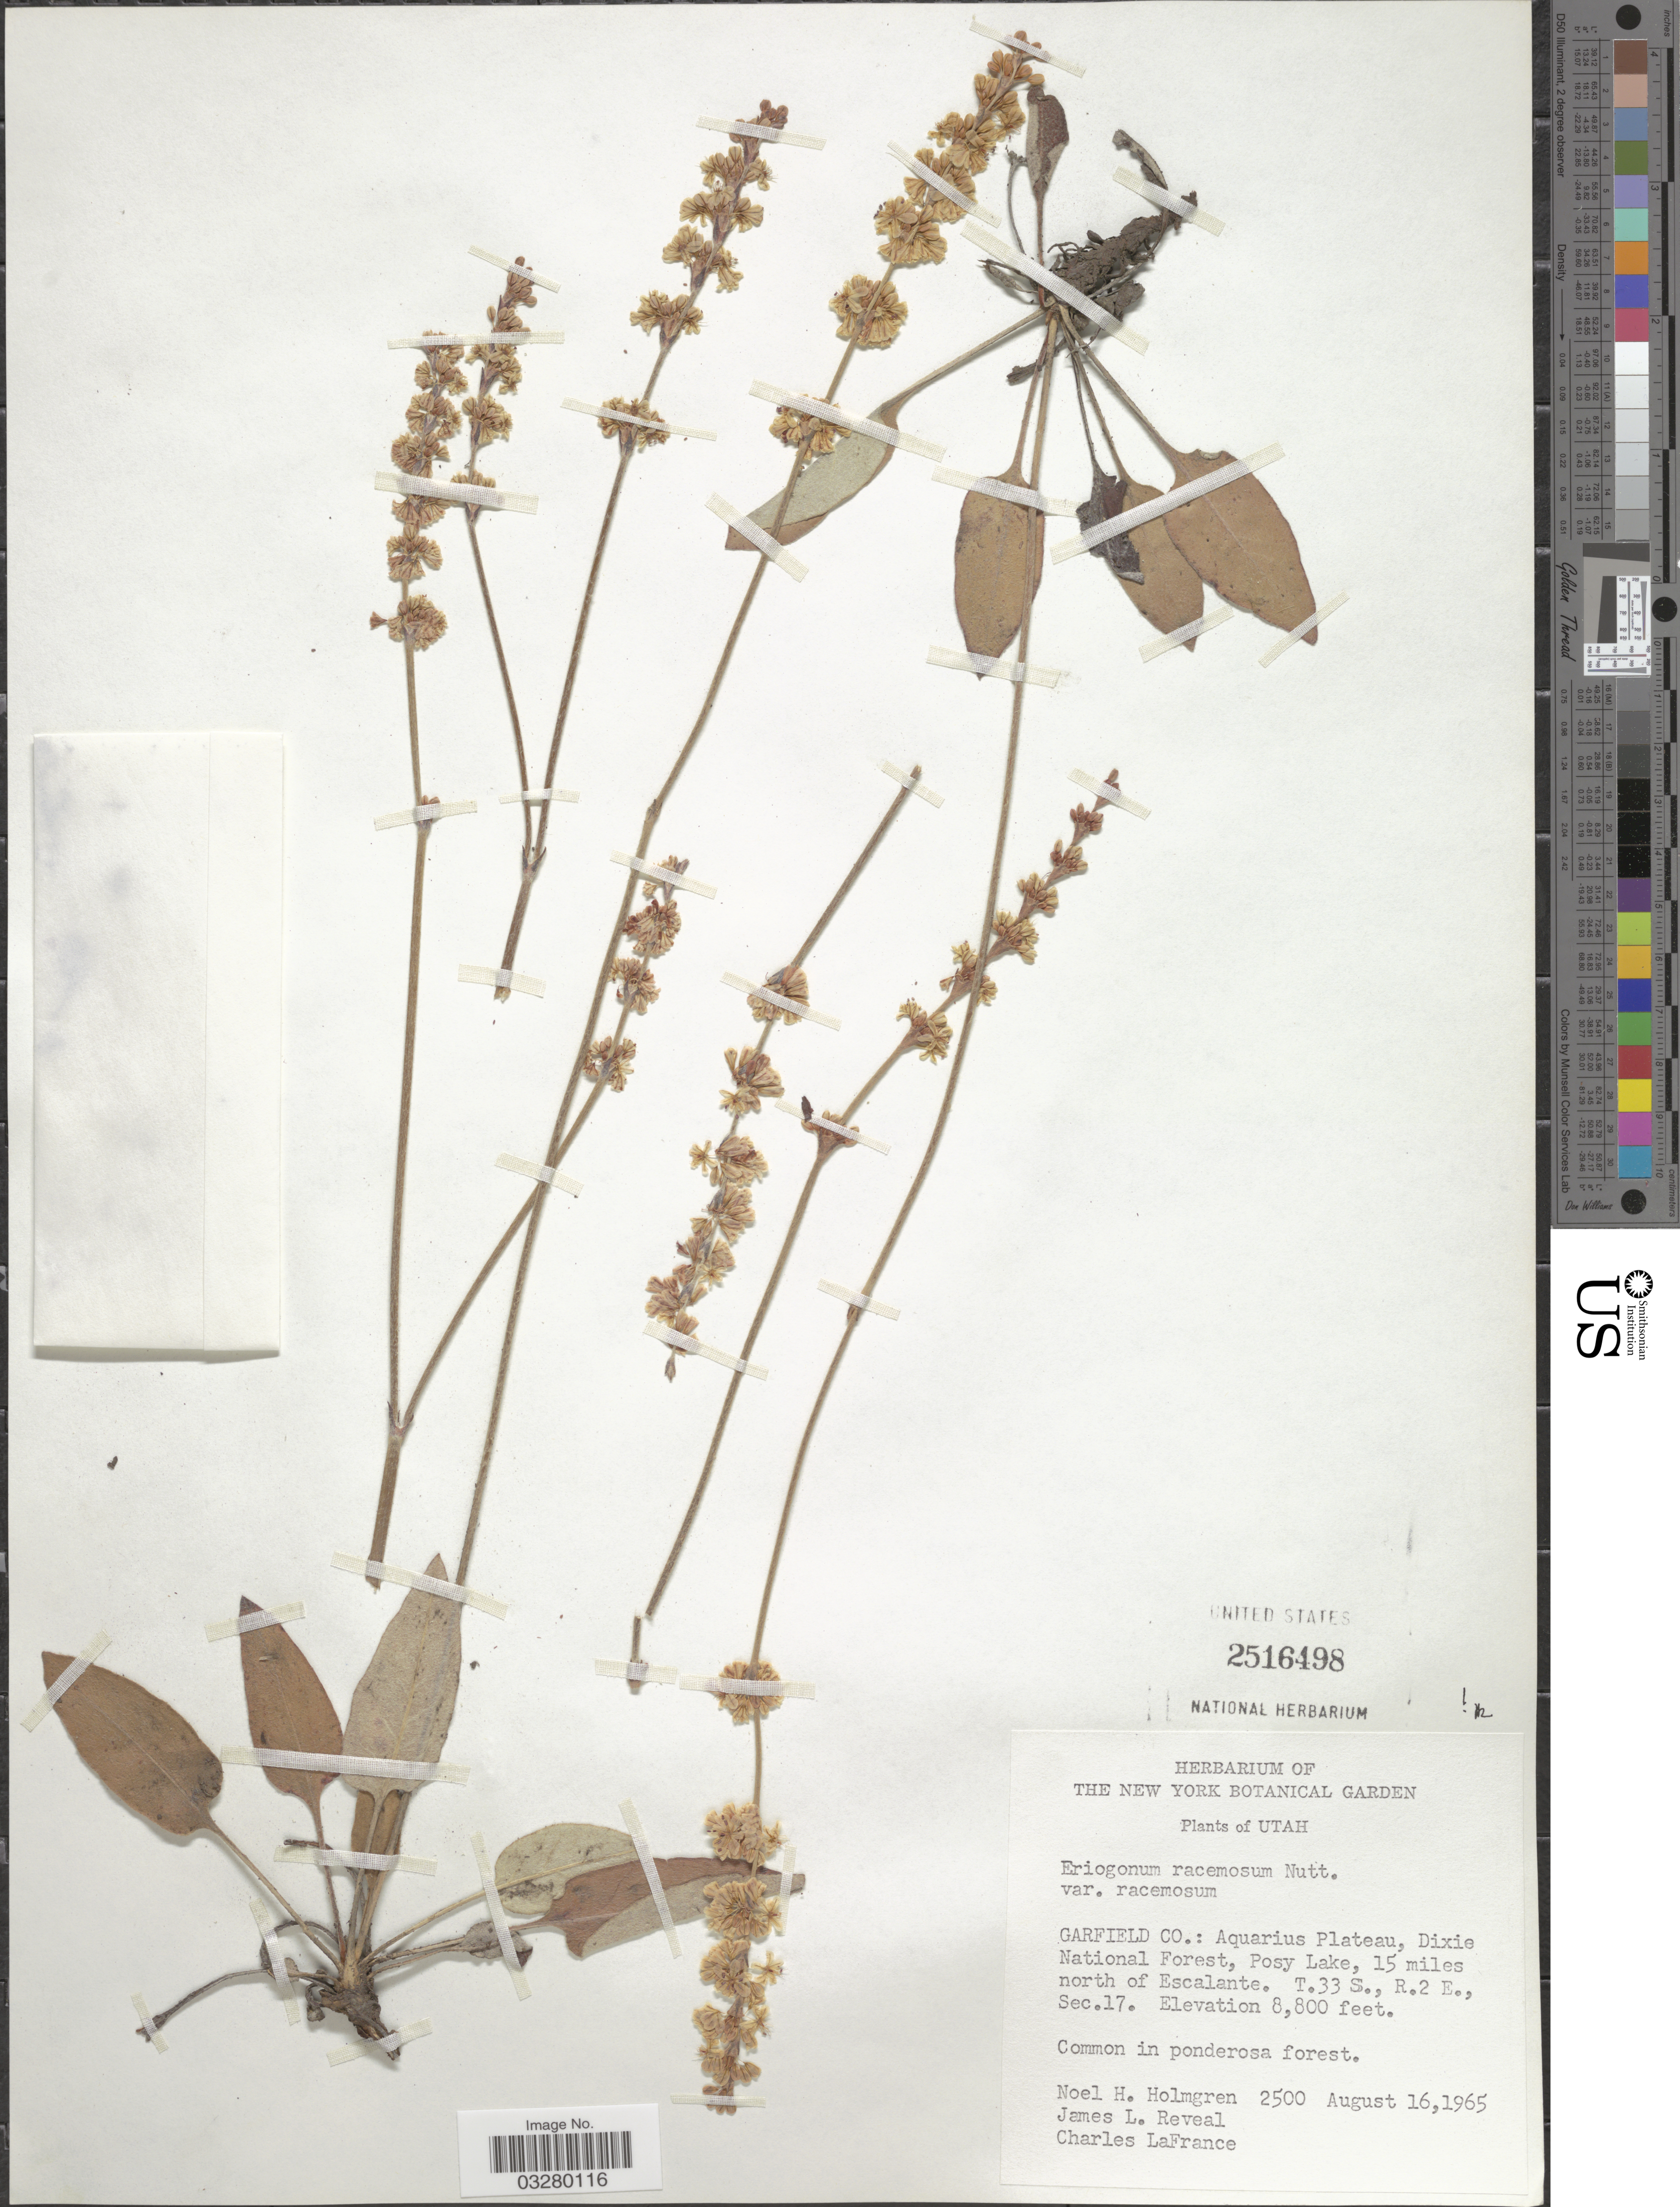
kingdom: Plantae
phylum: Tracheophyta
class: Magnoliopsida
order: Caryophyllales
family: Polygonaceae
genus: Eriogonum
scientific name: Eriogonum racemosum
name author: Nutt.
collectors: N. H. Holmgren, J. L. Reveal & C. LaFrance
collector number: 2500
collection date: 1965-08-16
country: United States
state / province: Utah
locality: Garfield Co.: Aquarius Plateau, Dixie National Forest, Posy Lake, 15 miles north of Escalante. T.33 S, R.2 E., Sec.17.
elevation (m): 2682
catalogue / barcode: US 2516498